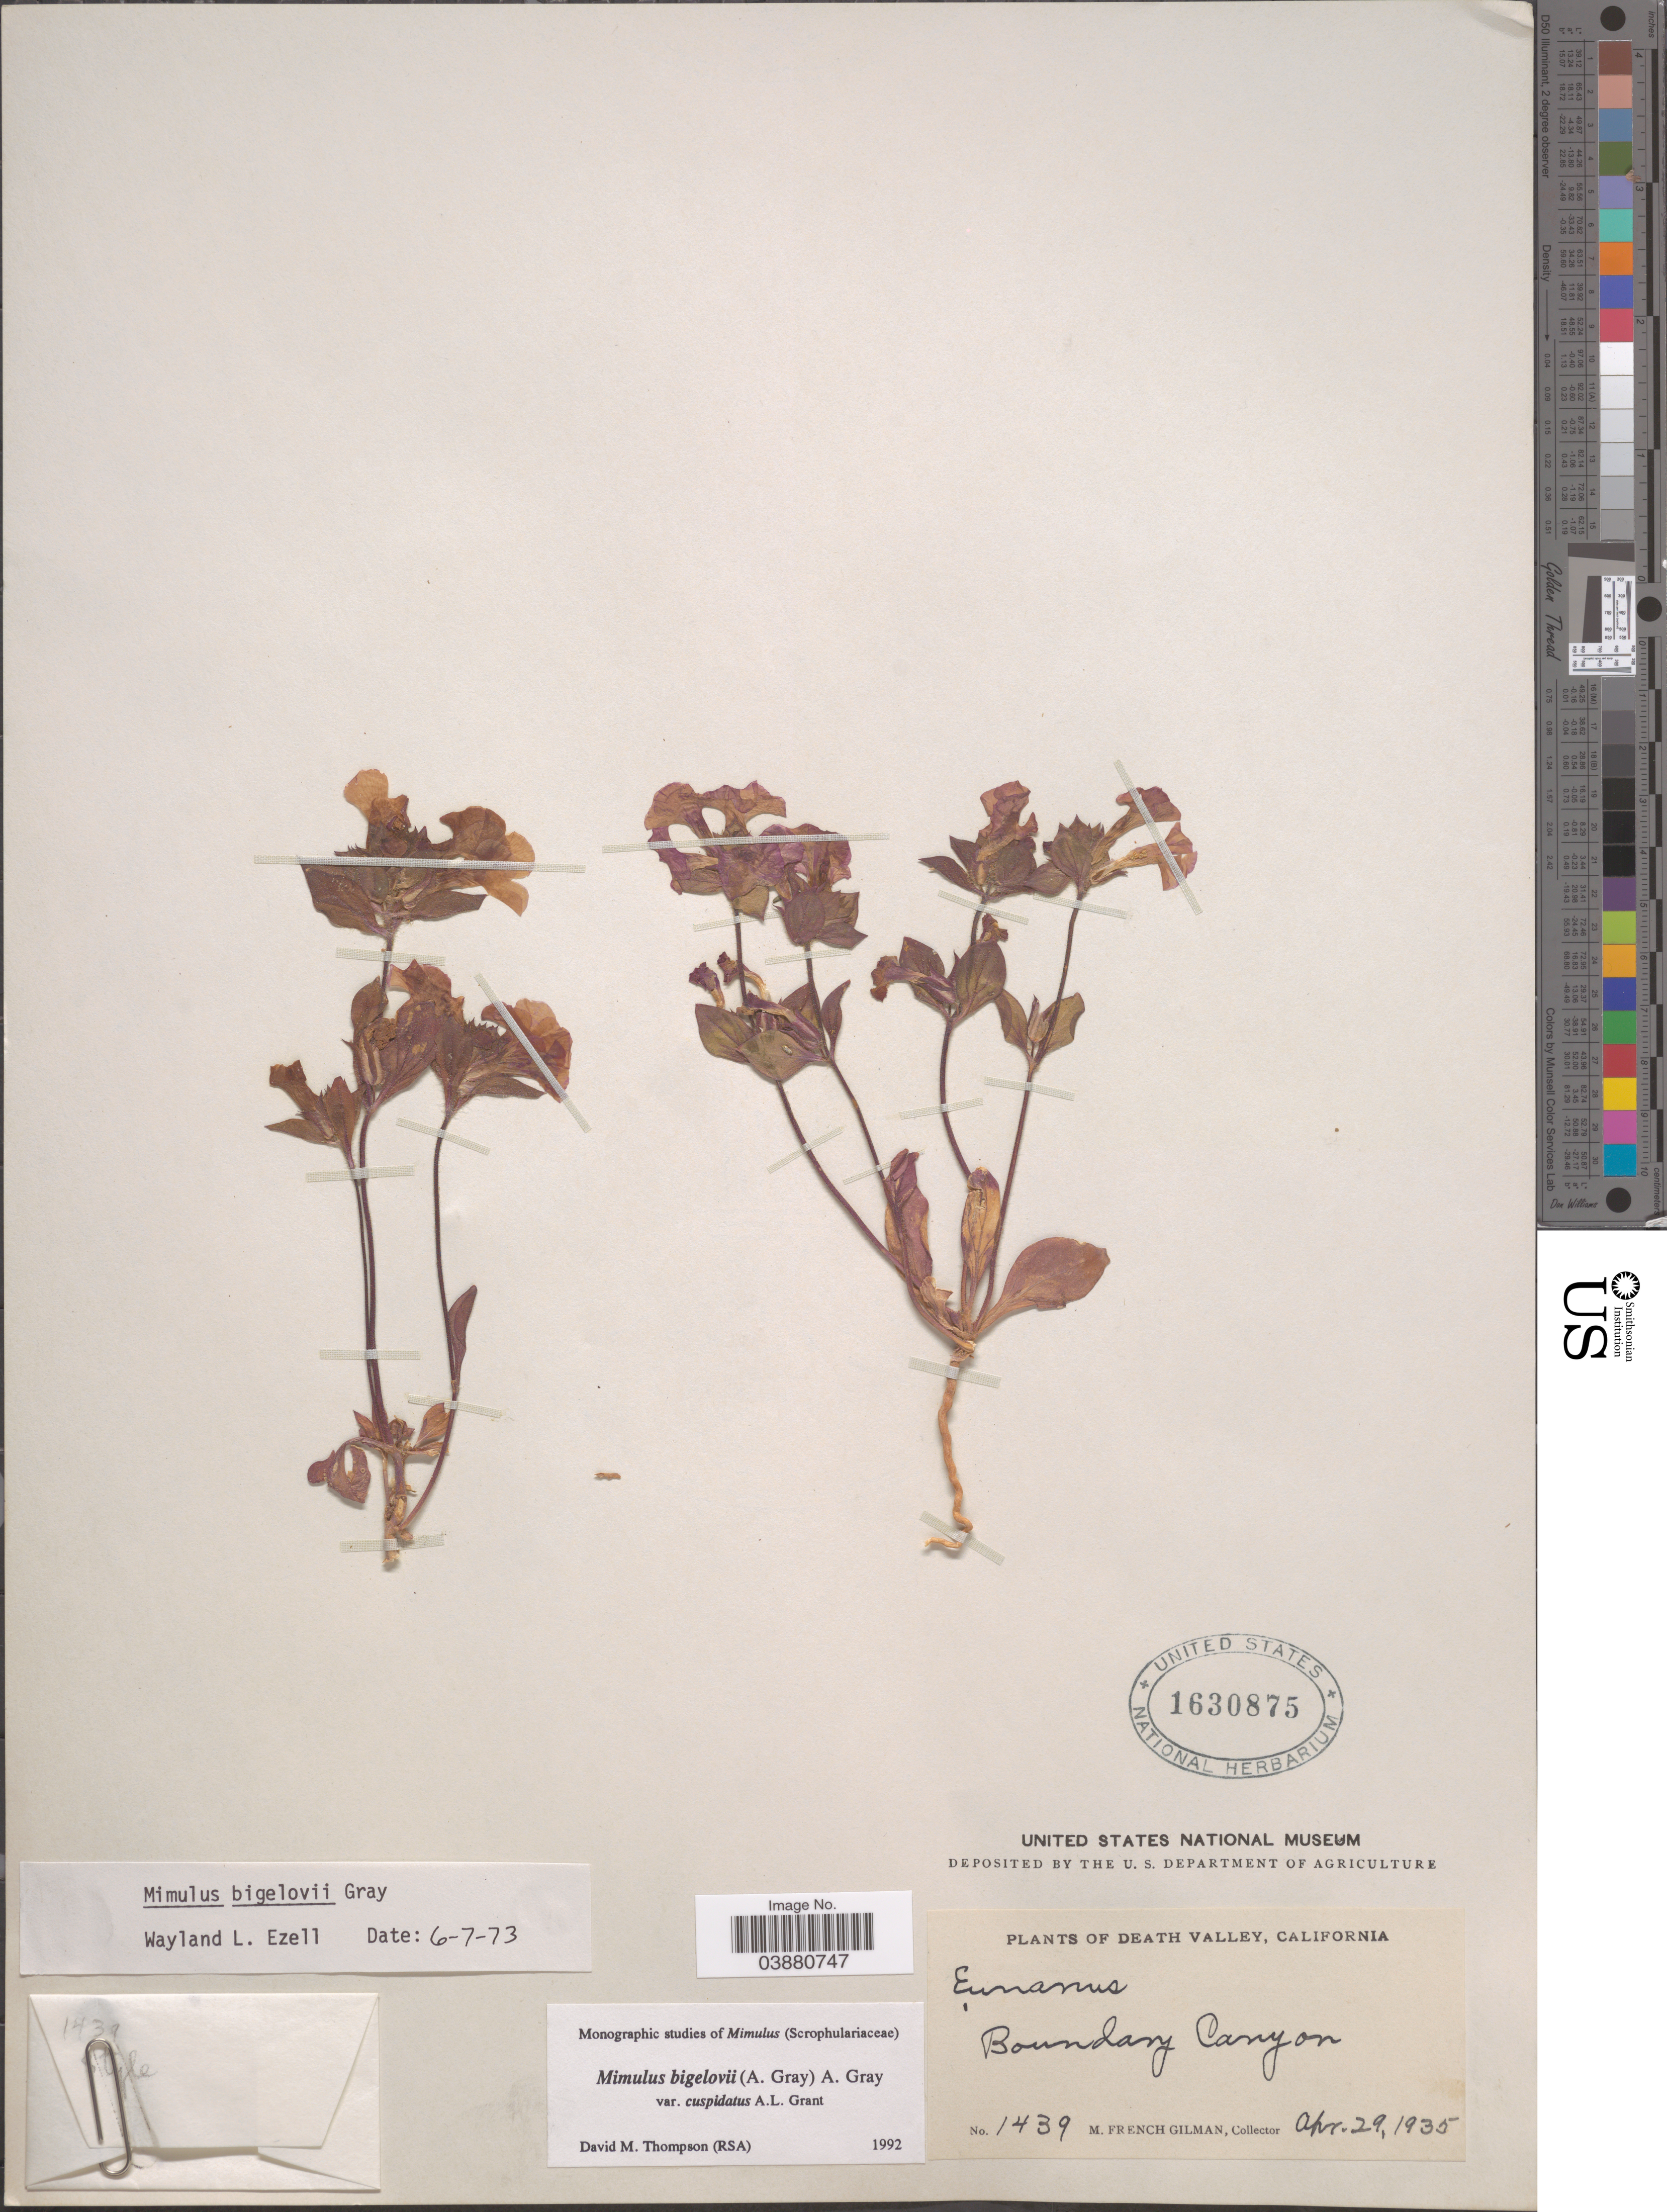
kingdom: Plantae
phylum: Tracheophyta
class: Magnoliopsida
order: Lamiales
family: Phrymaceae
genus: Mimulus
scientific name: Mimulus bigelovii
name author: (A. Gray) G.L. Nesom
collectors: M. F. Gilman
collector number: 1439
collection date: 1935-04-29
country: United States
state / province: California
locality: Death Valley. Boundary Canyon.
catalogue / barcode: US 1630875